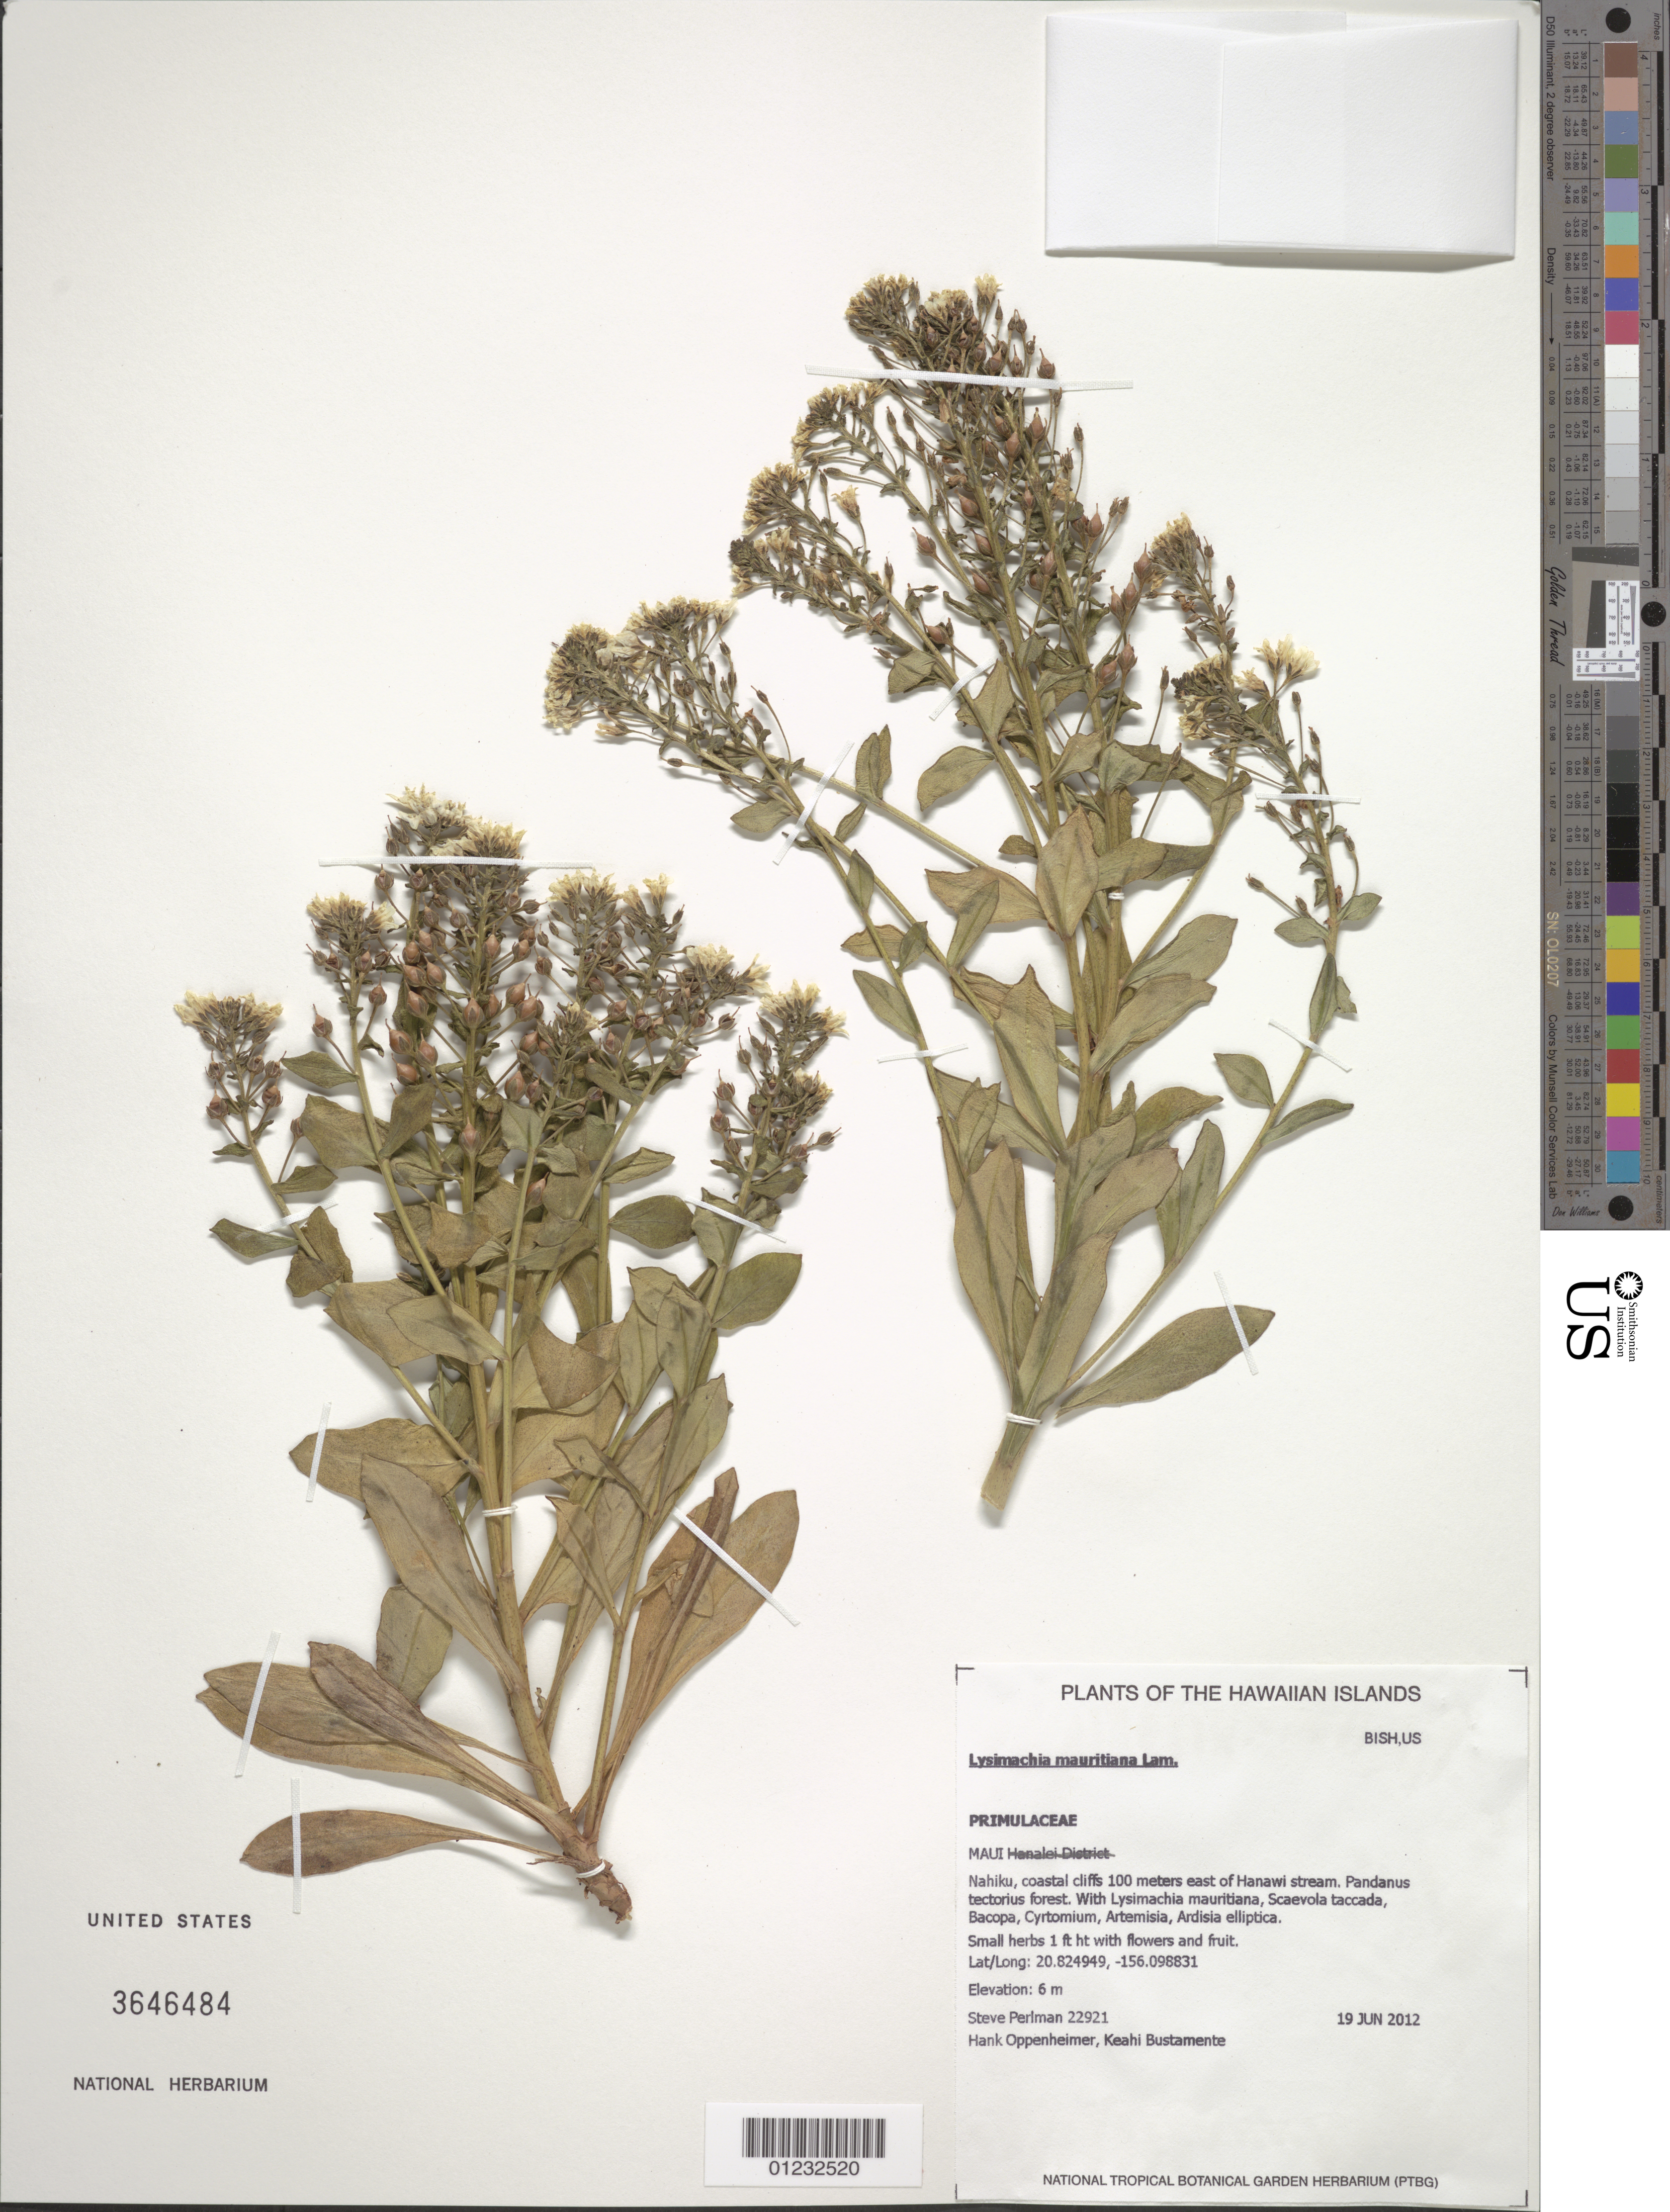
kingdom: Plantae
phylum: Tracheophyta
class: Magnoliopsida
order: Ericales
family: Primulaceae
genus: Lysimachia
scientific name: Lysimachia mauritiana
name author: Lam.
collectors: S. P. Perlman, H. L. Oppenheimer & K. M. Bustamente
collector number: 22921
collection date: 2012-06-19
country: United States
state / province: Hawaii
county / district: Maui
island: Maui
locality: Nahiku, coastal cliffs 100 meters east of Hanawi stream.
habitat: Forest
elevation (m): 6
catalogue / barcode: US 3646484